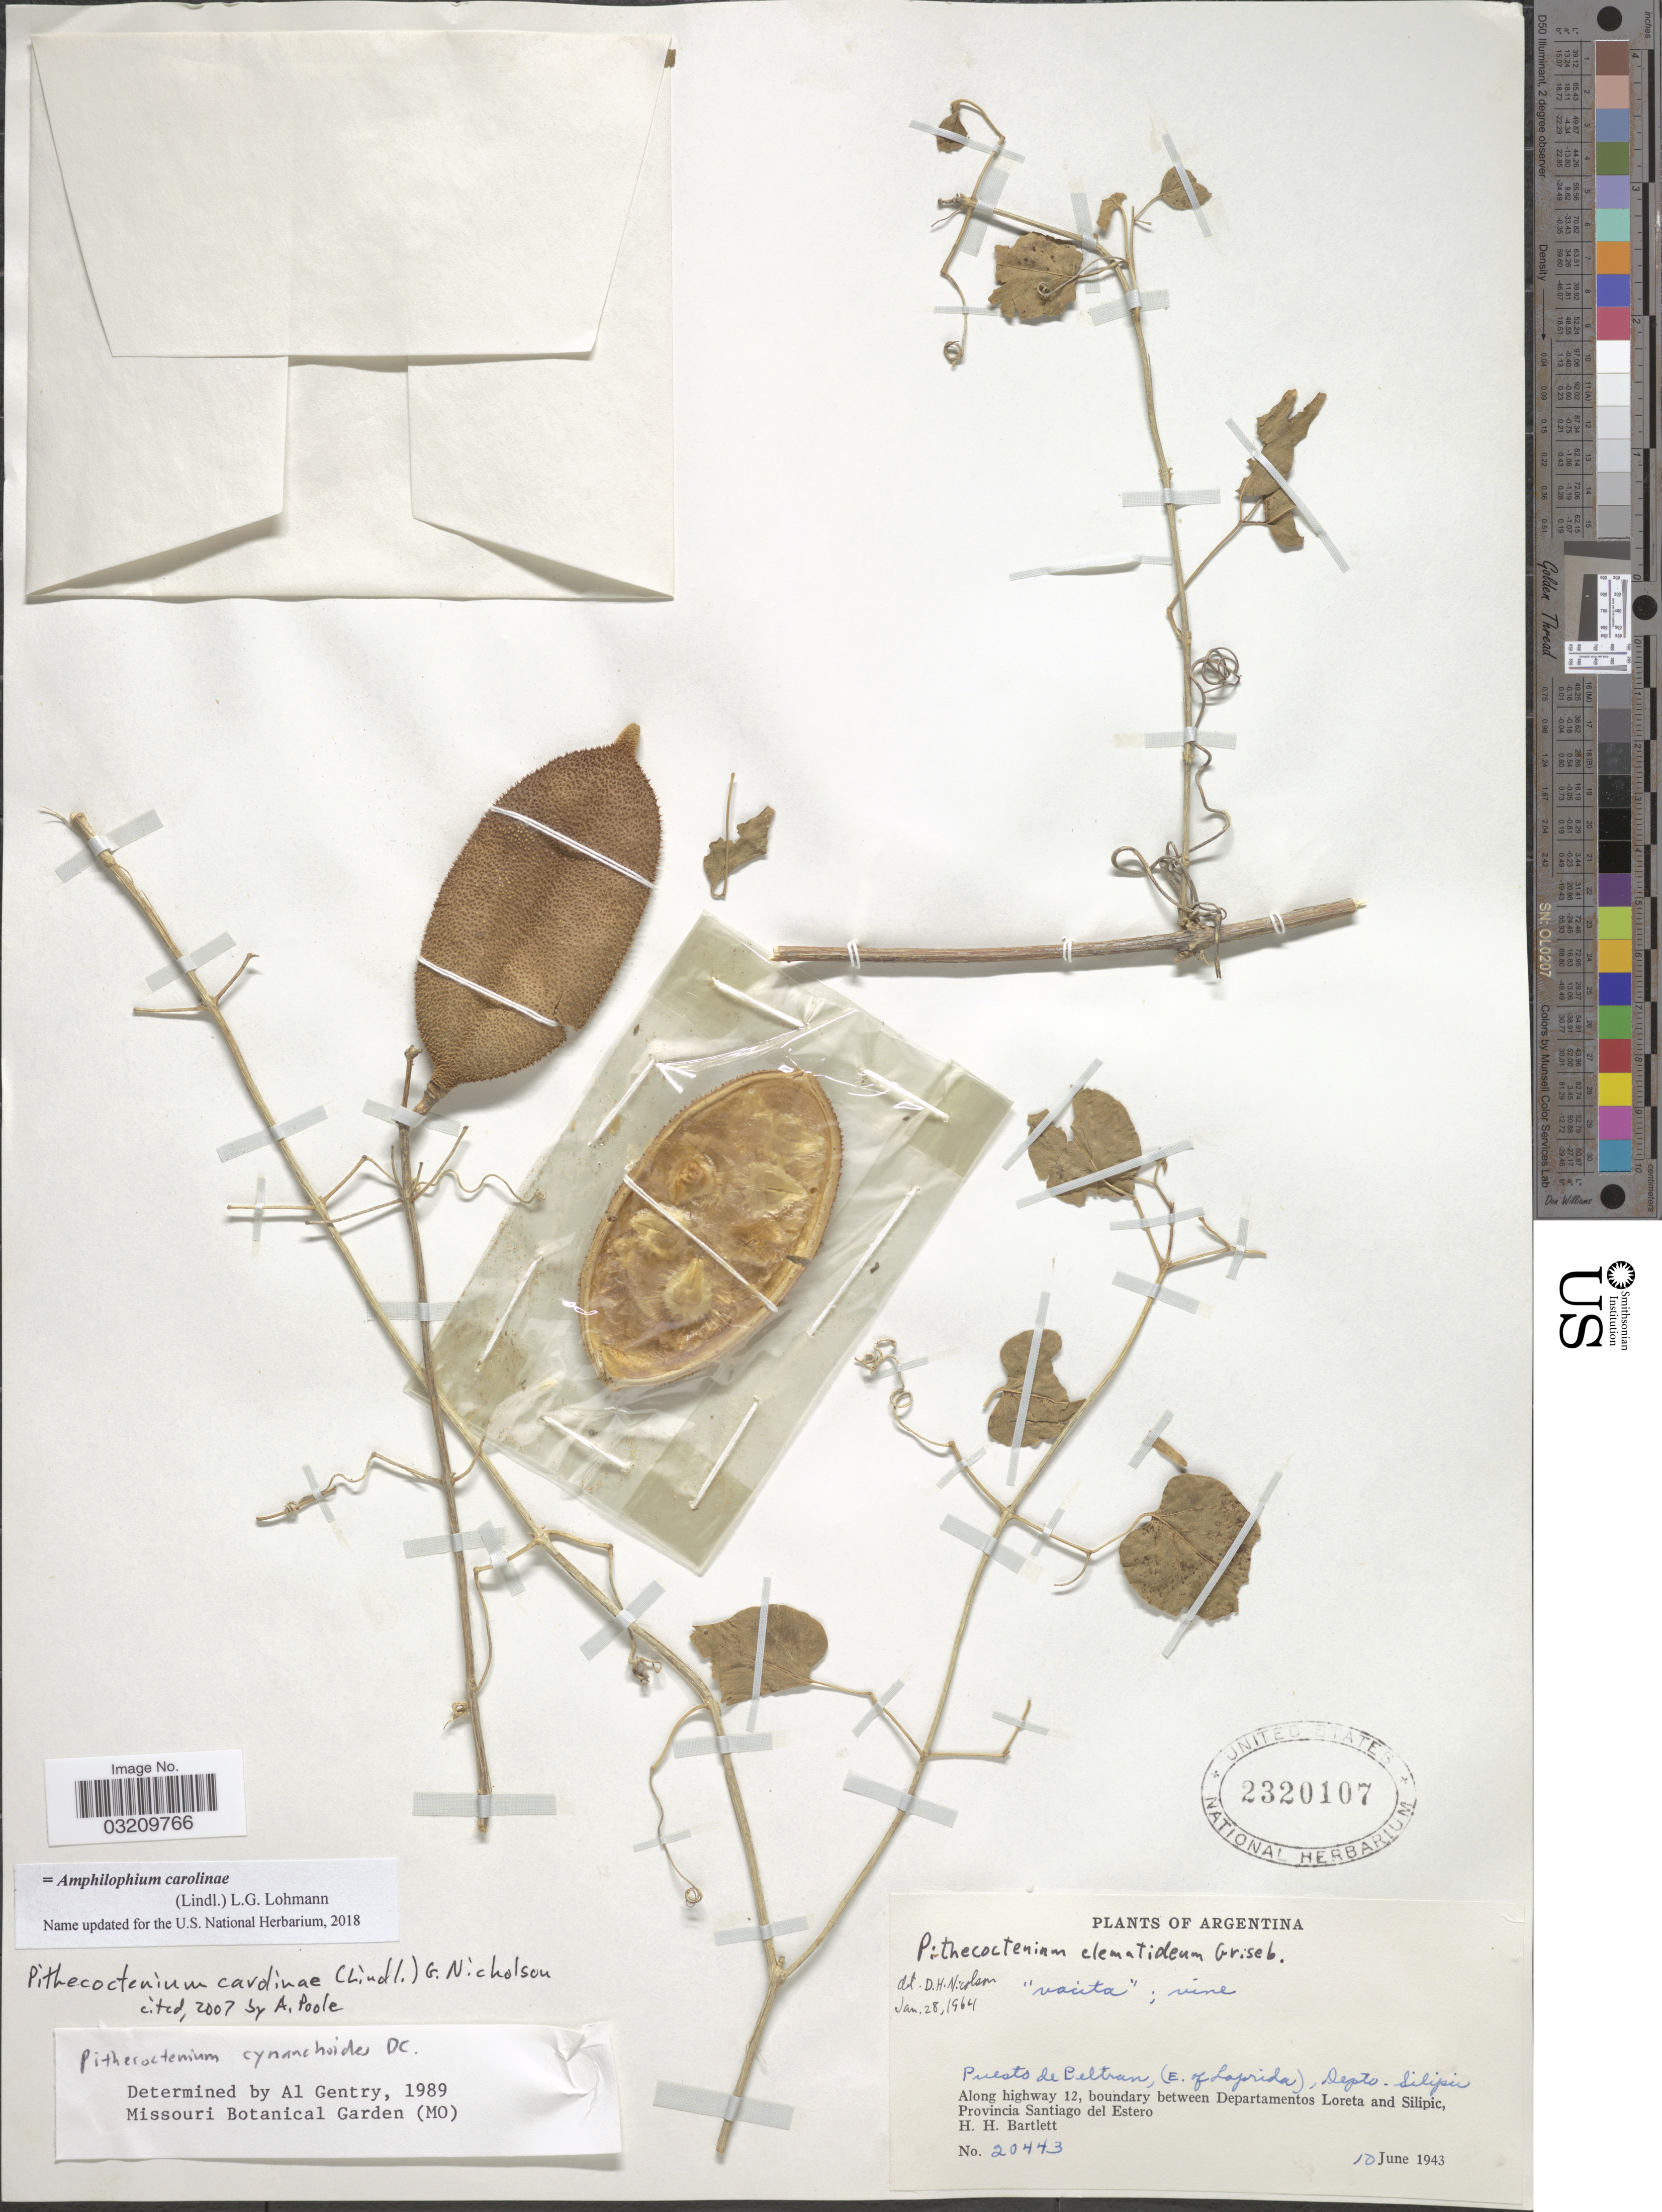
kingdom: Plantae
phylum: Tracheophyta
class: Magnoliopsida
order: Lamiales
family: Bignoniaceae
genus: Amphilophium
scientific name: Amphilophium carolinae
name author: (Lindl.) L.G. Lohmann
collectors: H. H. Bartlett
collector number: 20443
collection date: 1943-06-10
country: Argentina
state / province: Santiago del Estero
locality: Puesto de Beltran, (E of Loprida), Depto Silipic. Along highway 12, boundary between Departamentos Loreta and Silipic.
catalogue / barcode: US 2320107